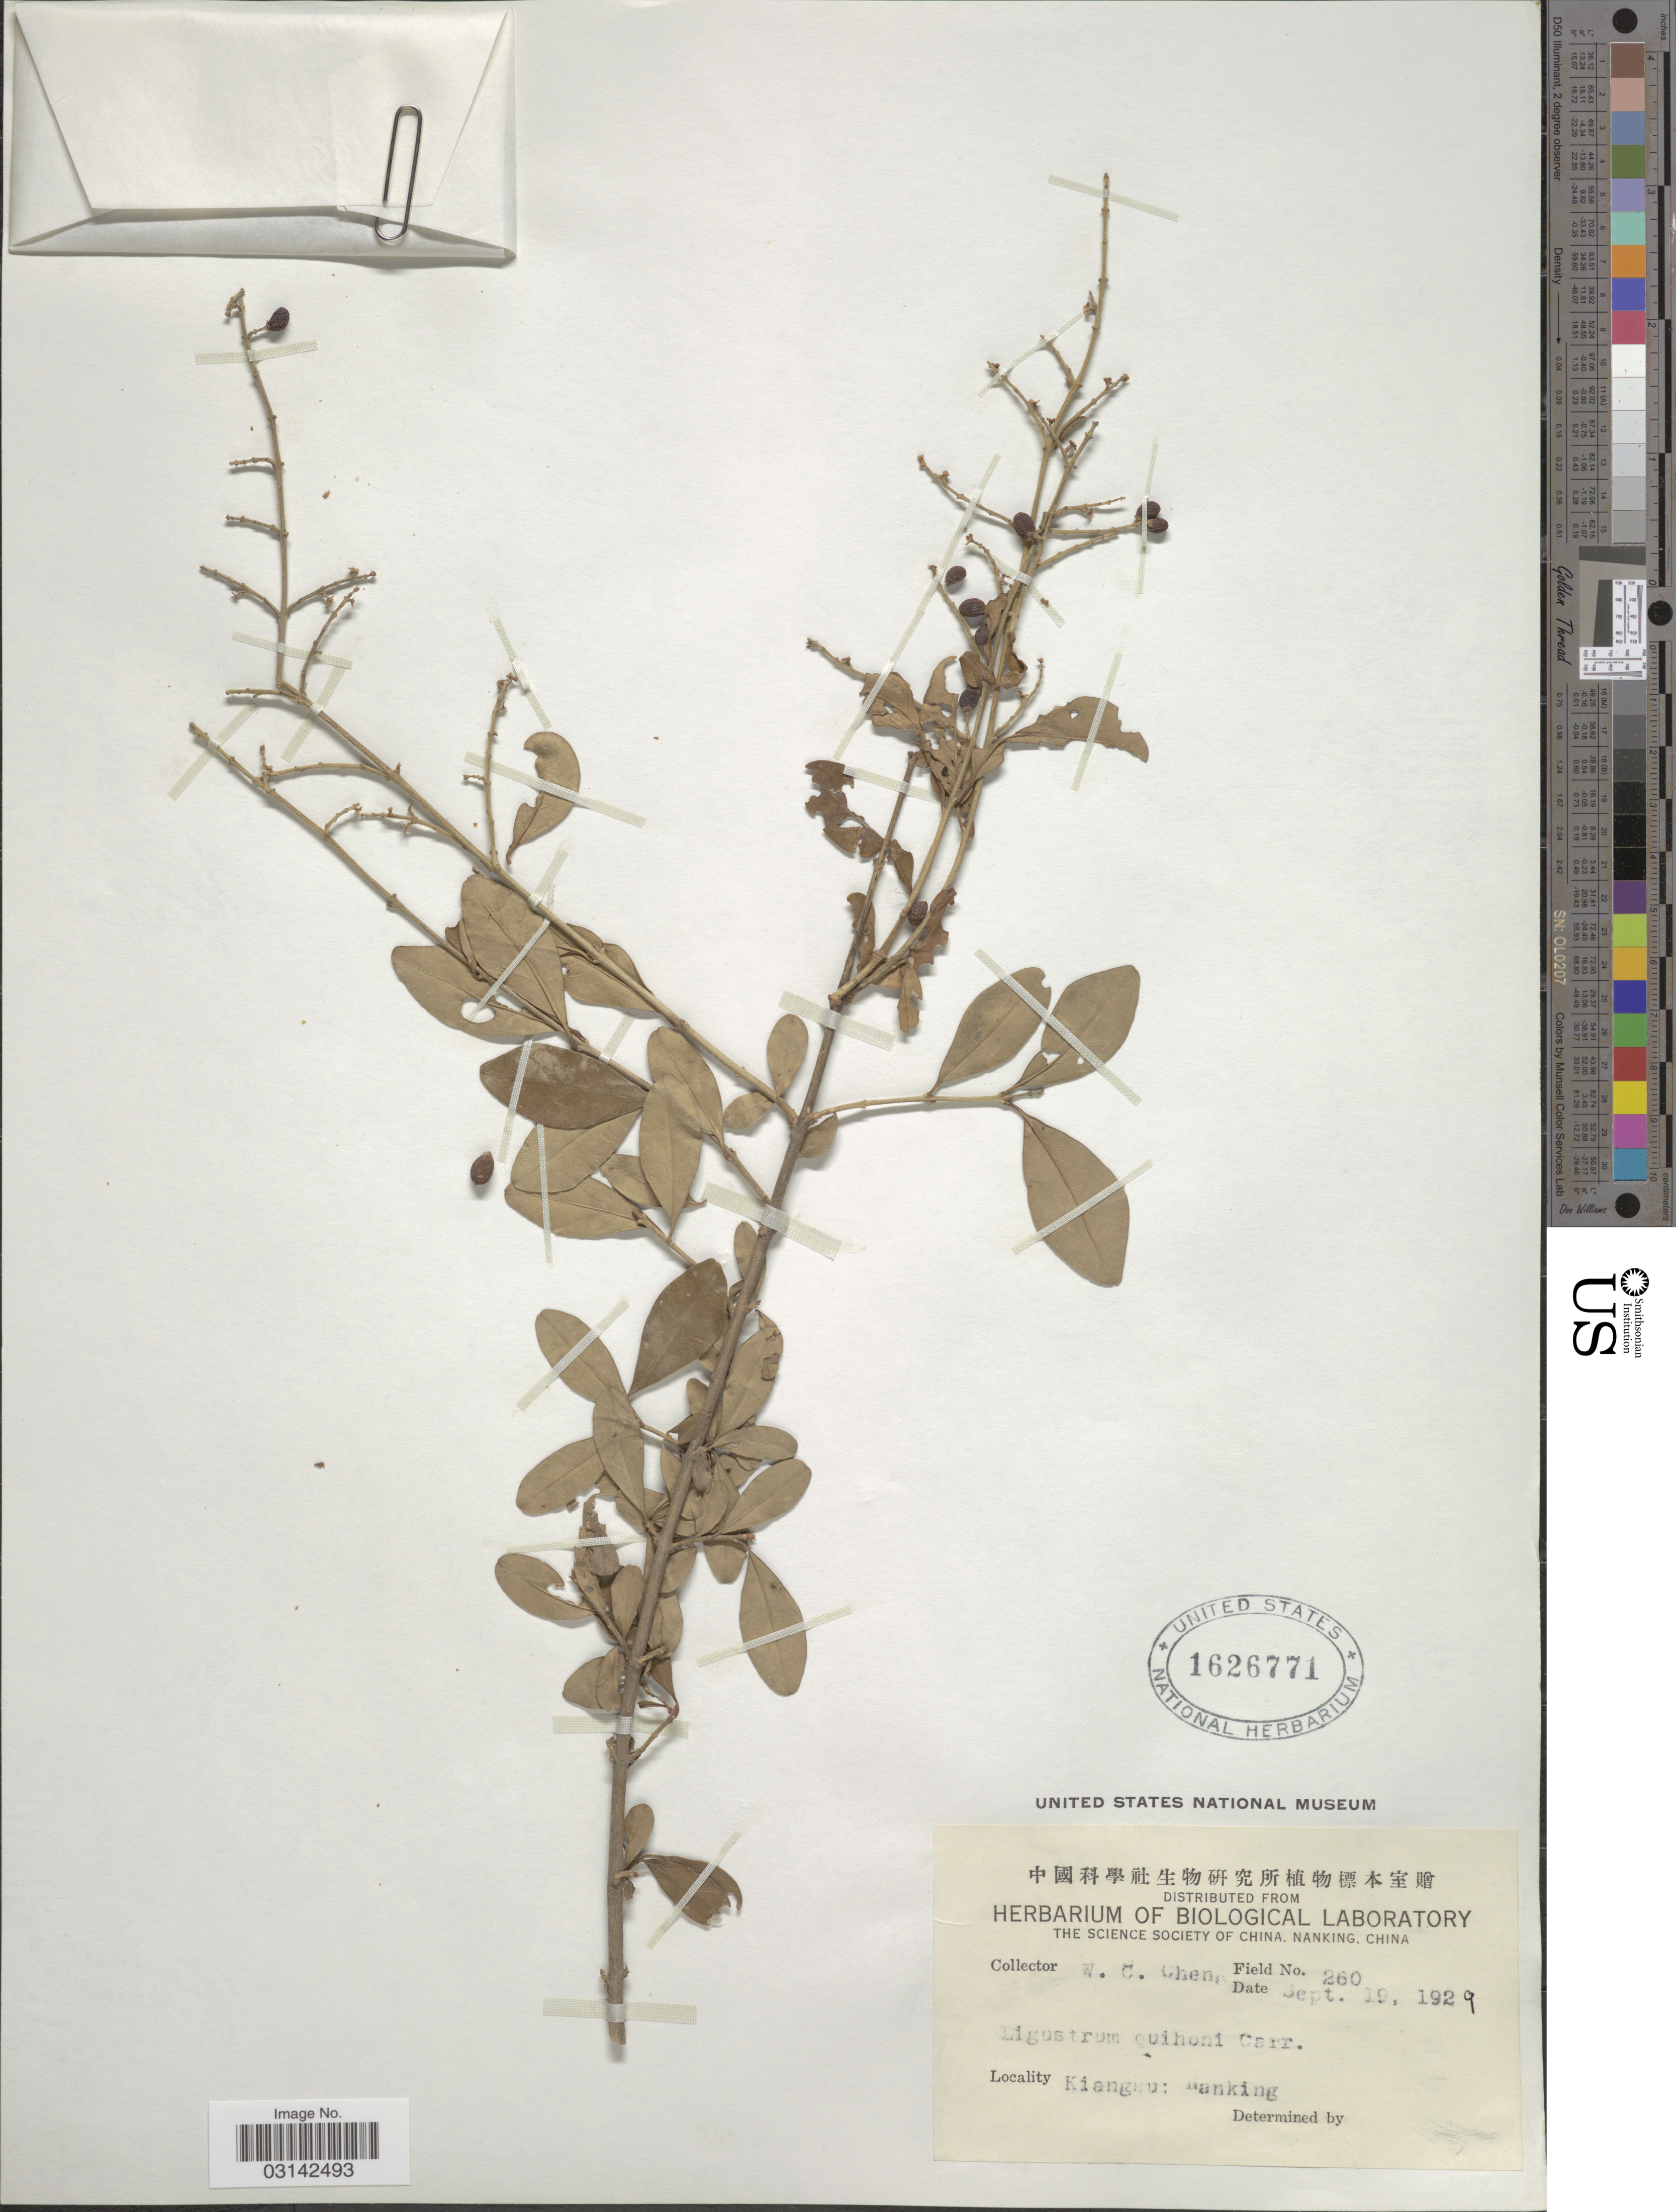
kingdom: Plantae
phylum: Tracheophyta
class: Magnoliopsida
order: Lamiales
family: Oleaceae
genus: Ligustrum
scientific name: Ligustrum quihoui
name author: Carrière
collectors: W. C. Cheng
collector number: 260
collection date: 1929-09-19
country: China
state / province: Jiangsu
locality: Kiangsu: Nanking.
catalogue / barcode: US 1626771